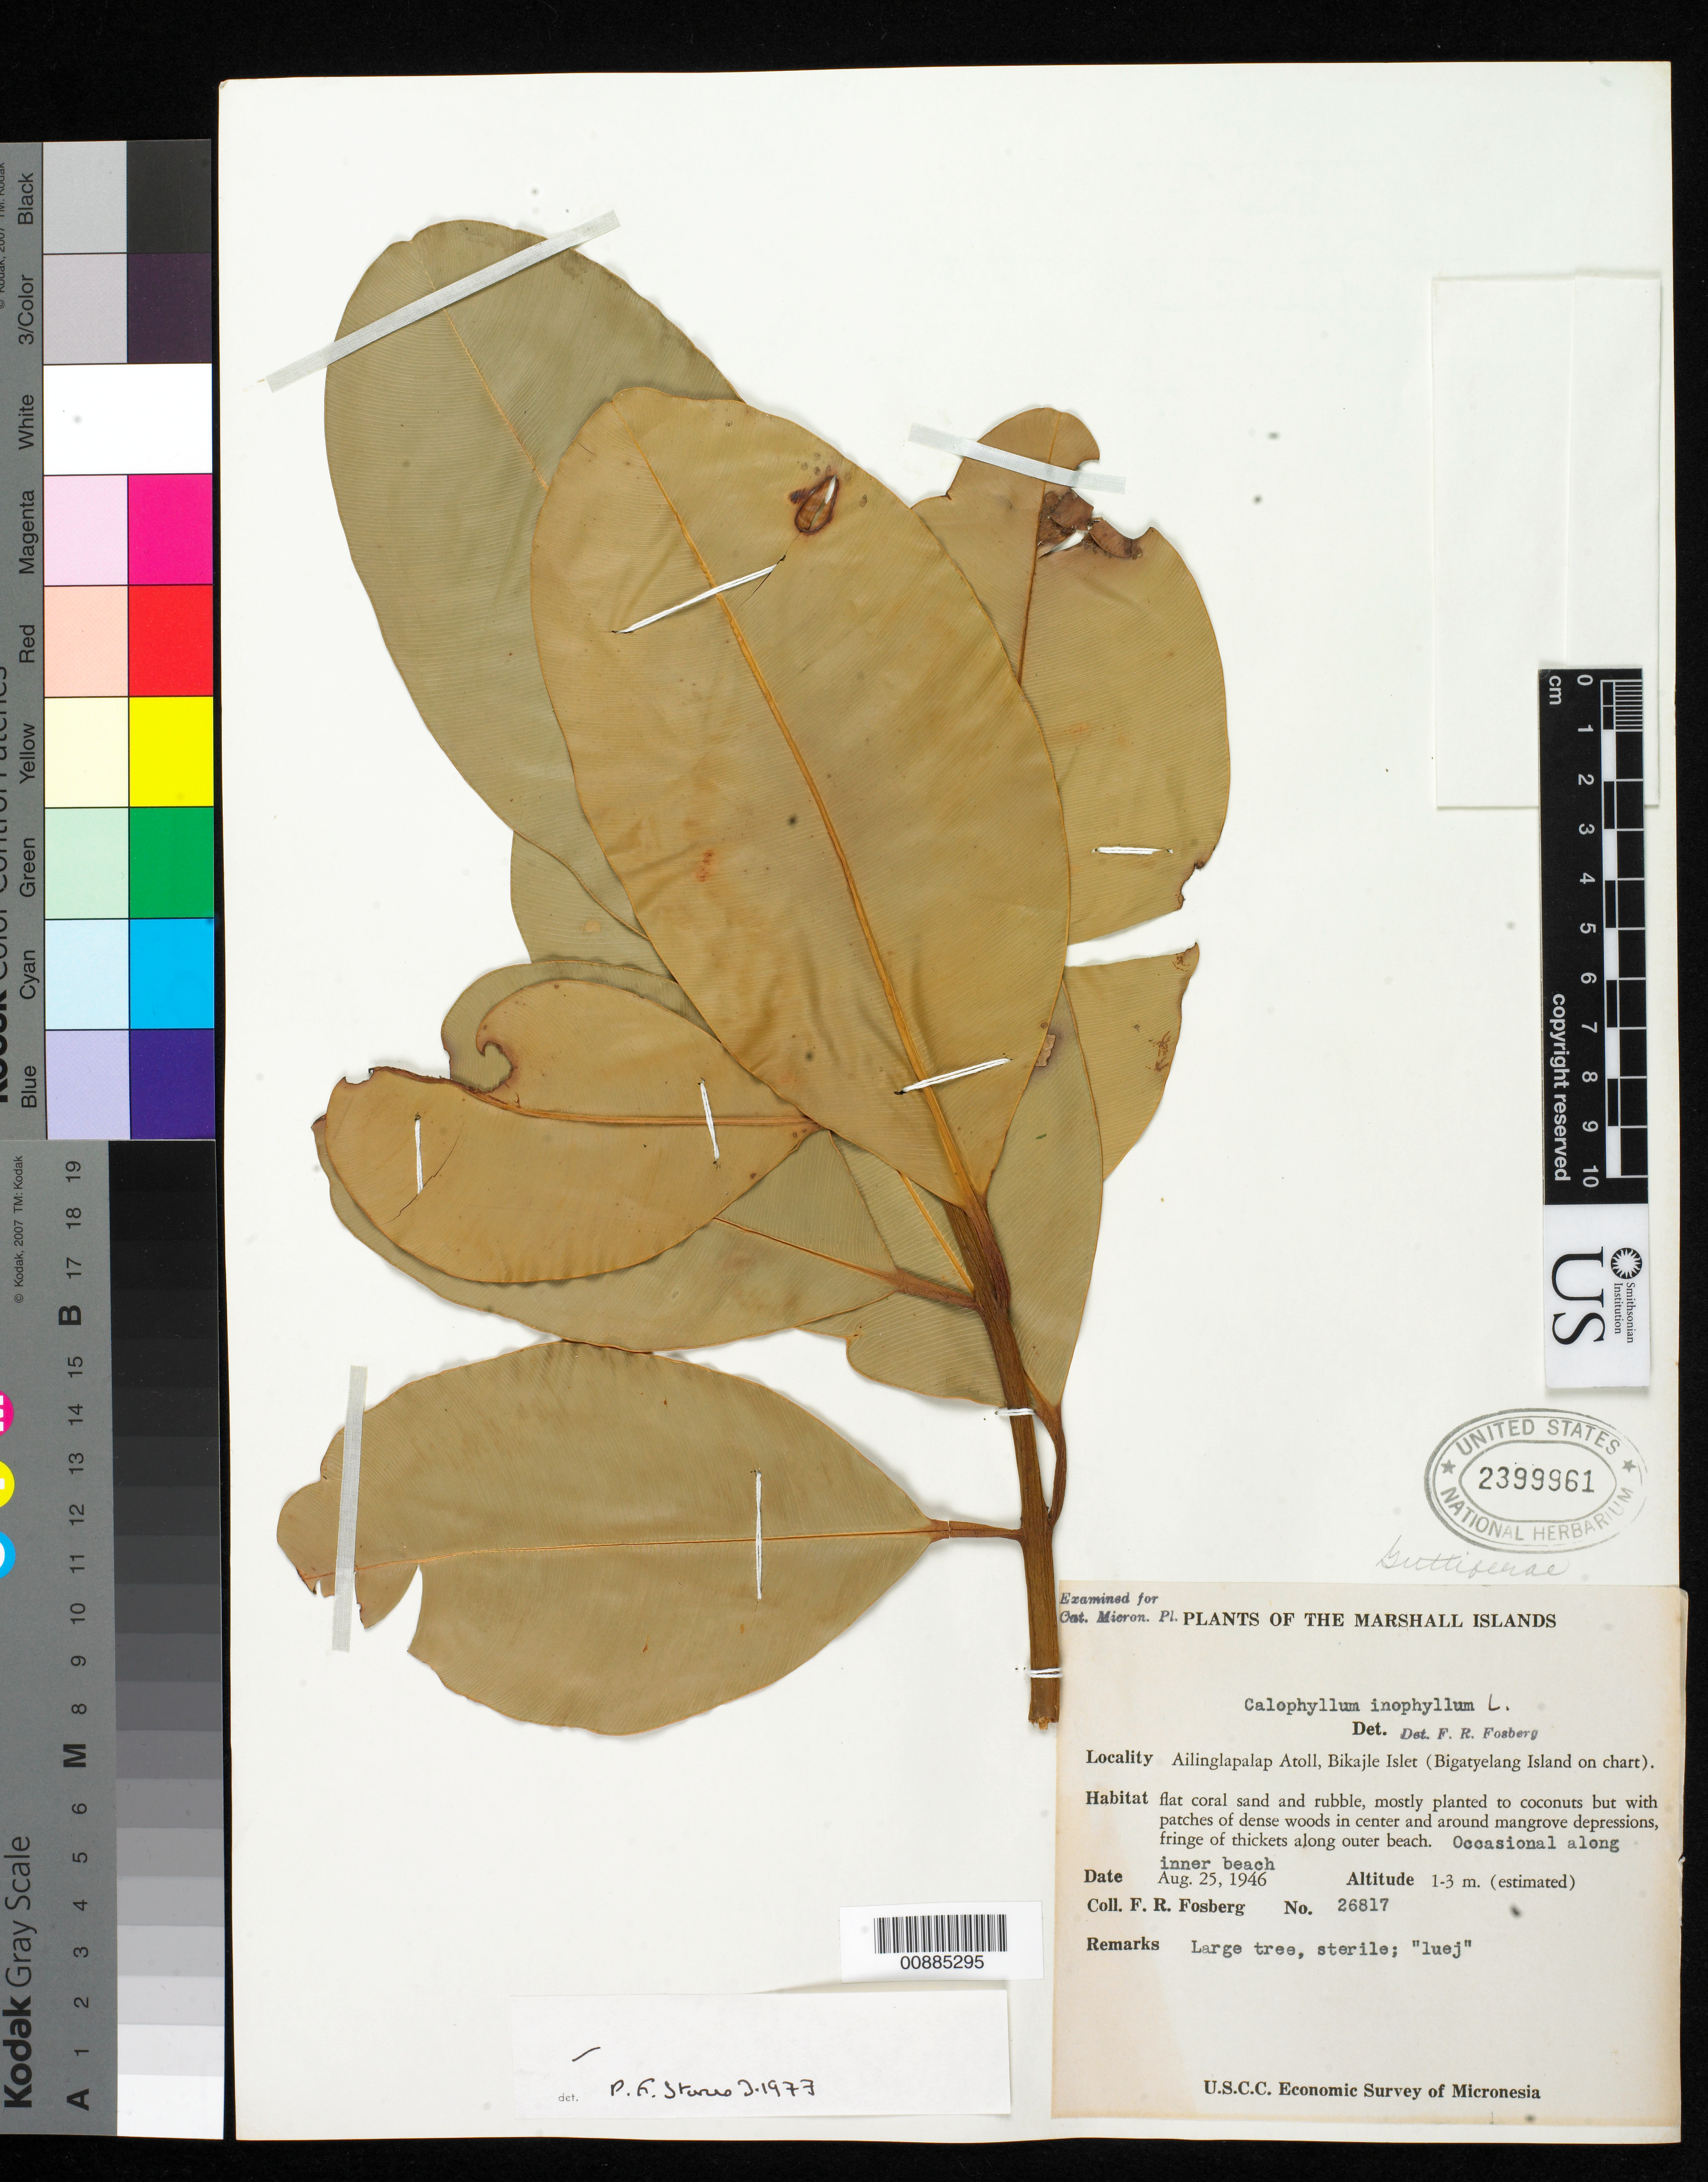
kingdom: Plantae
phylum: Tracheophyta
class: Magnoliopsida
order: Malpighiales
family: Calophyllaceae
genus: Calophyllum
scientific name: Calophyllum inophyllum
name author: L.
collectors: F. R. Fosberg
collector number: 26817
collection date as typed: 25 Aug 1946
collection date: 1946-08-25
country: Marshall Islands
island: Ailinglaplap [Ailinglapalap] Atoll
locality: Bikajle Islet (Bigatyelang Island).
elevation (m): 1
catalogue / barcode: US 2399961